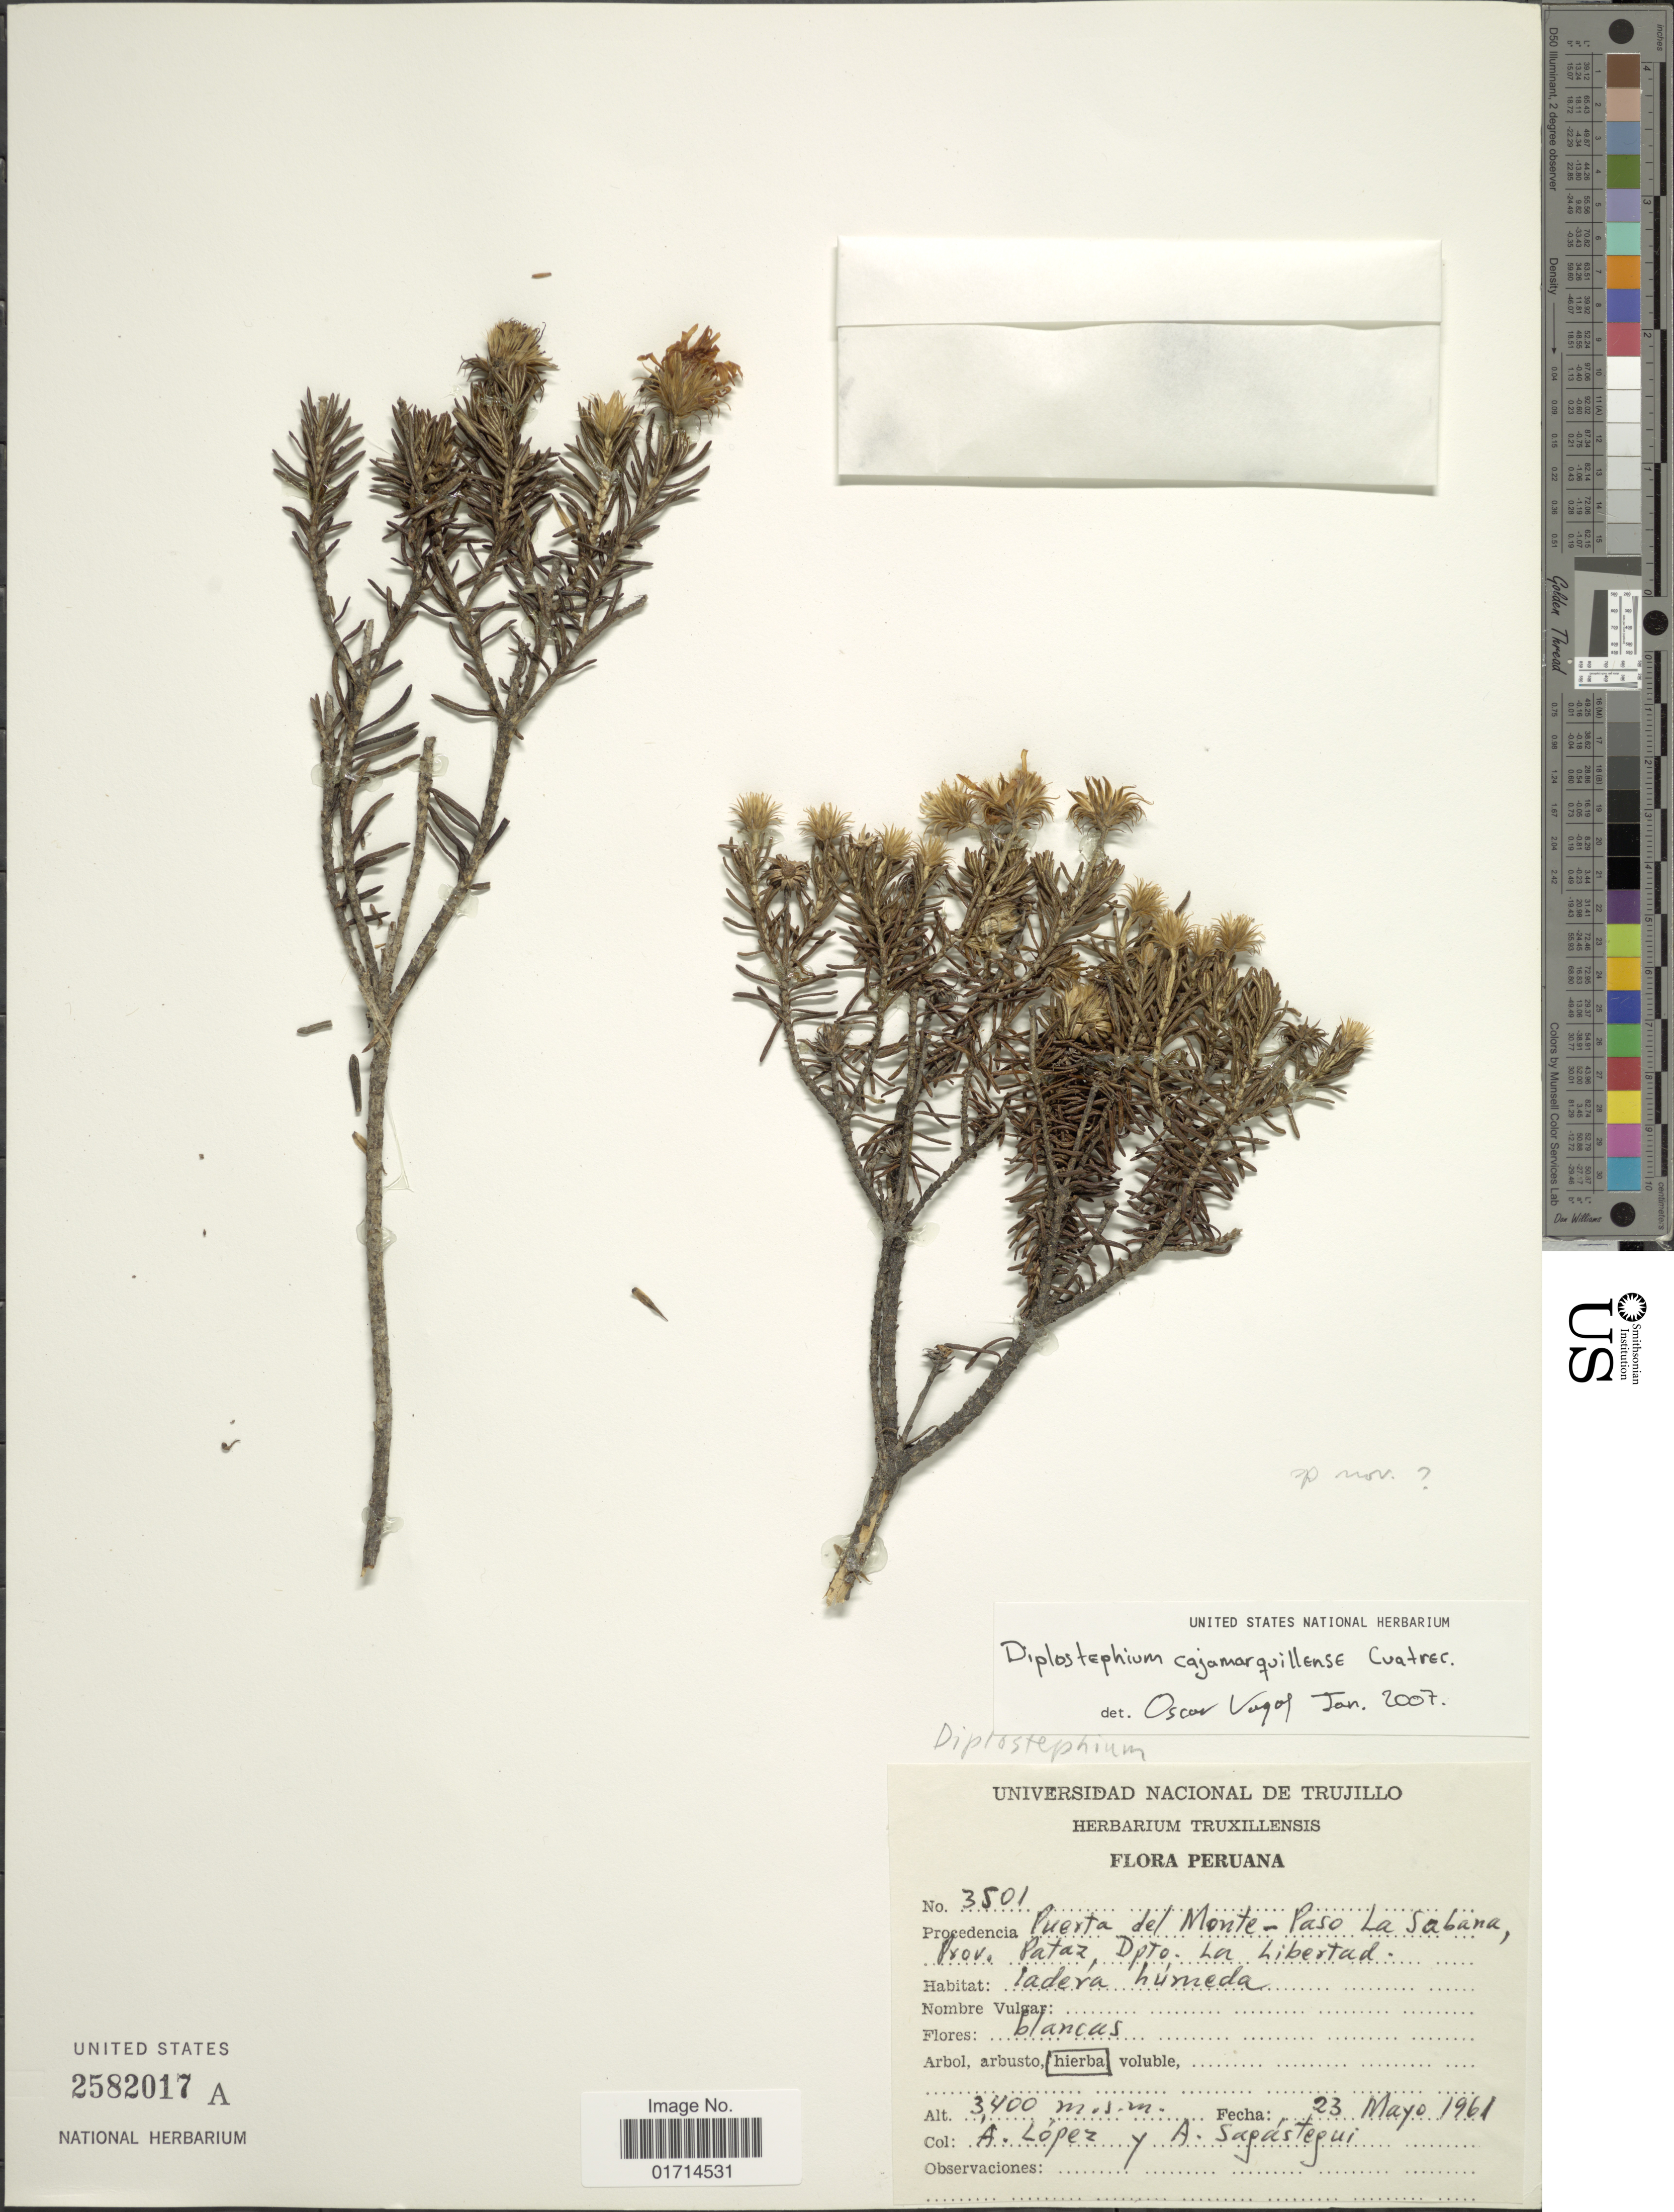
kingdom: Plantae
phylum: Tracheophyta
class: Magnoliopsida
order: Asterales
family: Asteraceae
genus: Diplostephium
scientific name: Diplostephium cajamarquillense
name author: Cuatrec.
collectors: A. Lopez & A. Sagástegui A.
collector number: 3501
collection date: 1961-05-23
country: Peru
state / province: La Libertad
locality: Procedencia: Puerta del Monte- Paso La Sabana, Prov. Pataz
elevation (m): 3400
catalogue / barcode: US 2582017A